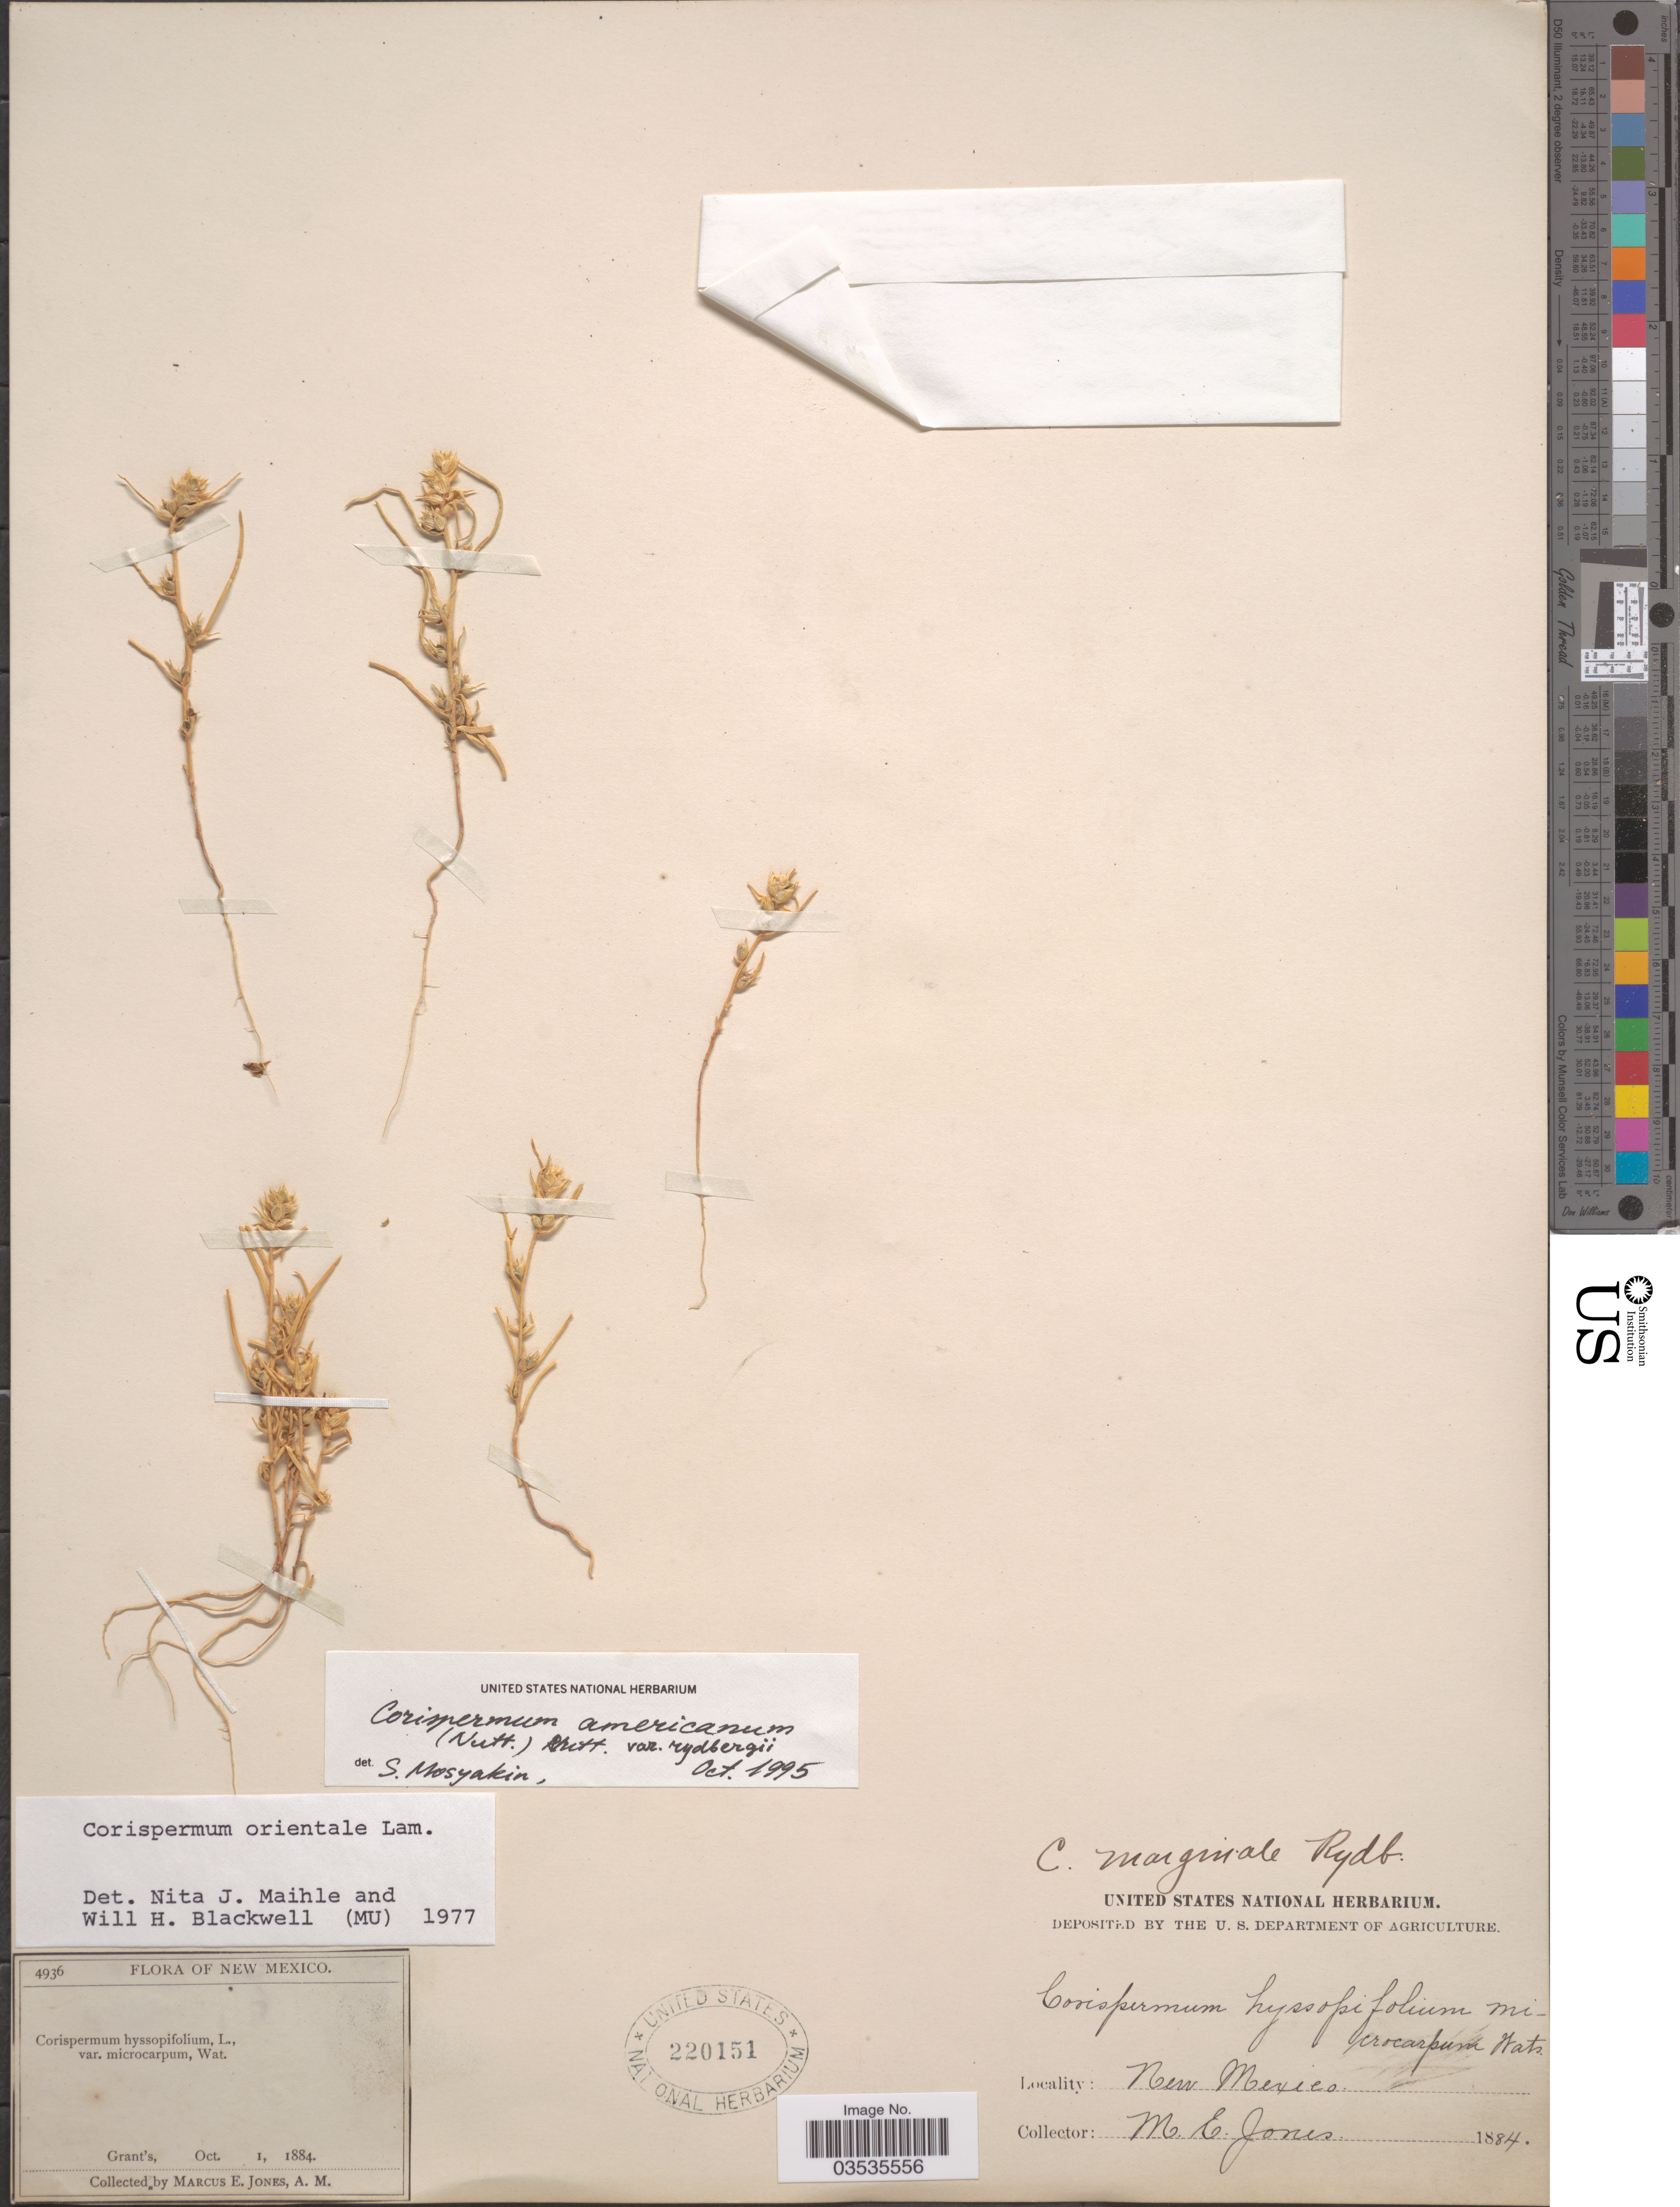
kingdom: Plantae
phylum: Tracheophyta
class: Magnoliopsida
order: Caryophyllales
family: Amaranthaceae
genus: Corispermum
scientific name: Corispermum americanum var. rydbergii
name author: Mosyakin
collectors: M. E. Jones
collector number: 4936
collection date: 1884-10-01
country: United States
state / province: New Mexico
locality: Grant's.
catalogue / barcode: US 220151